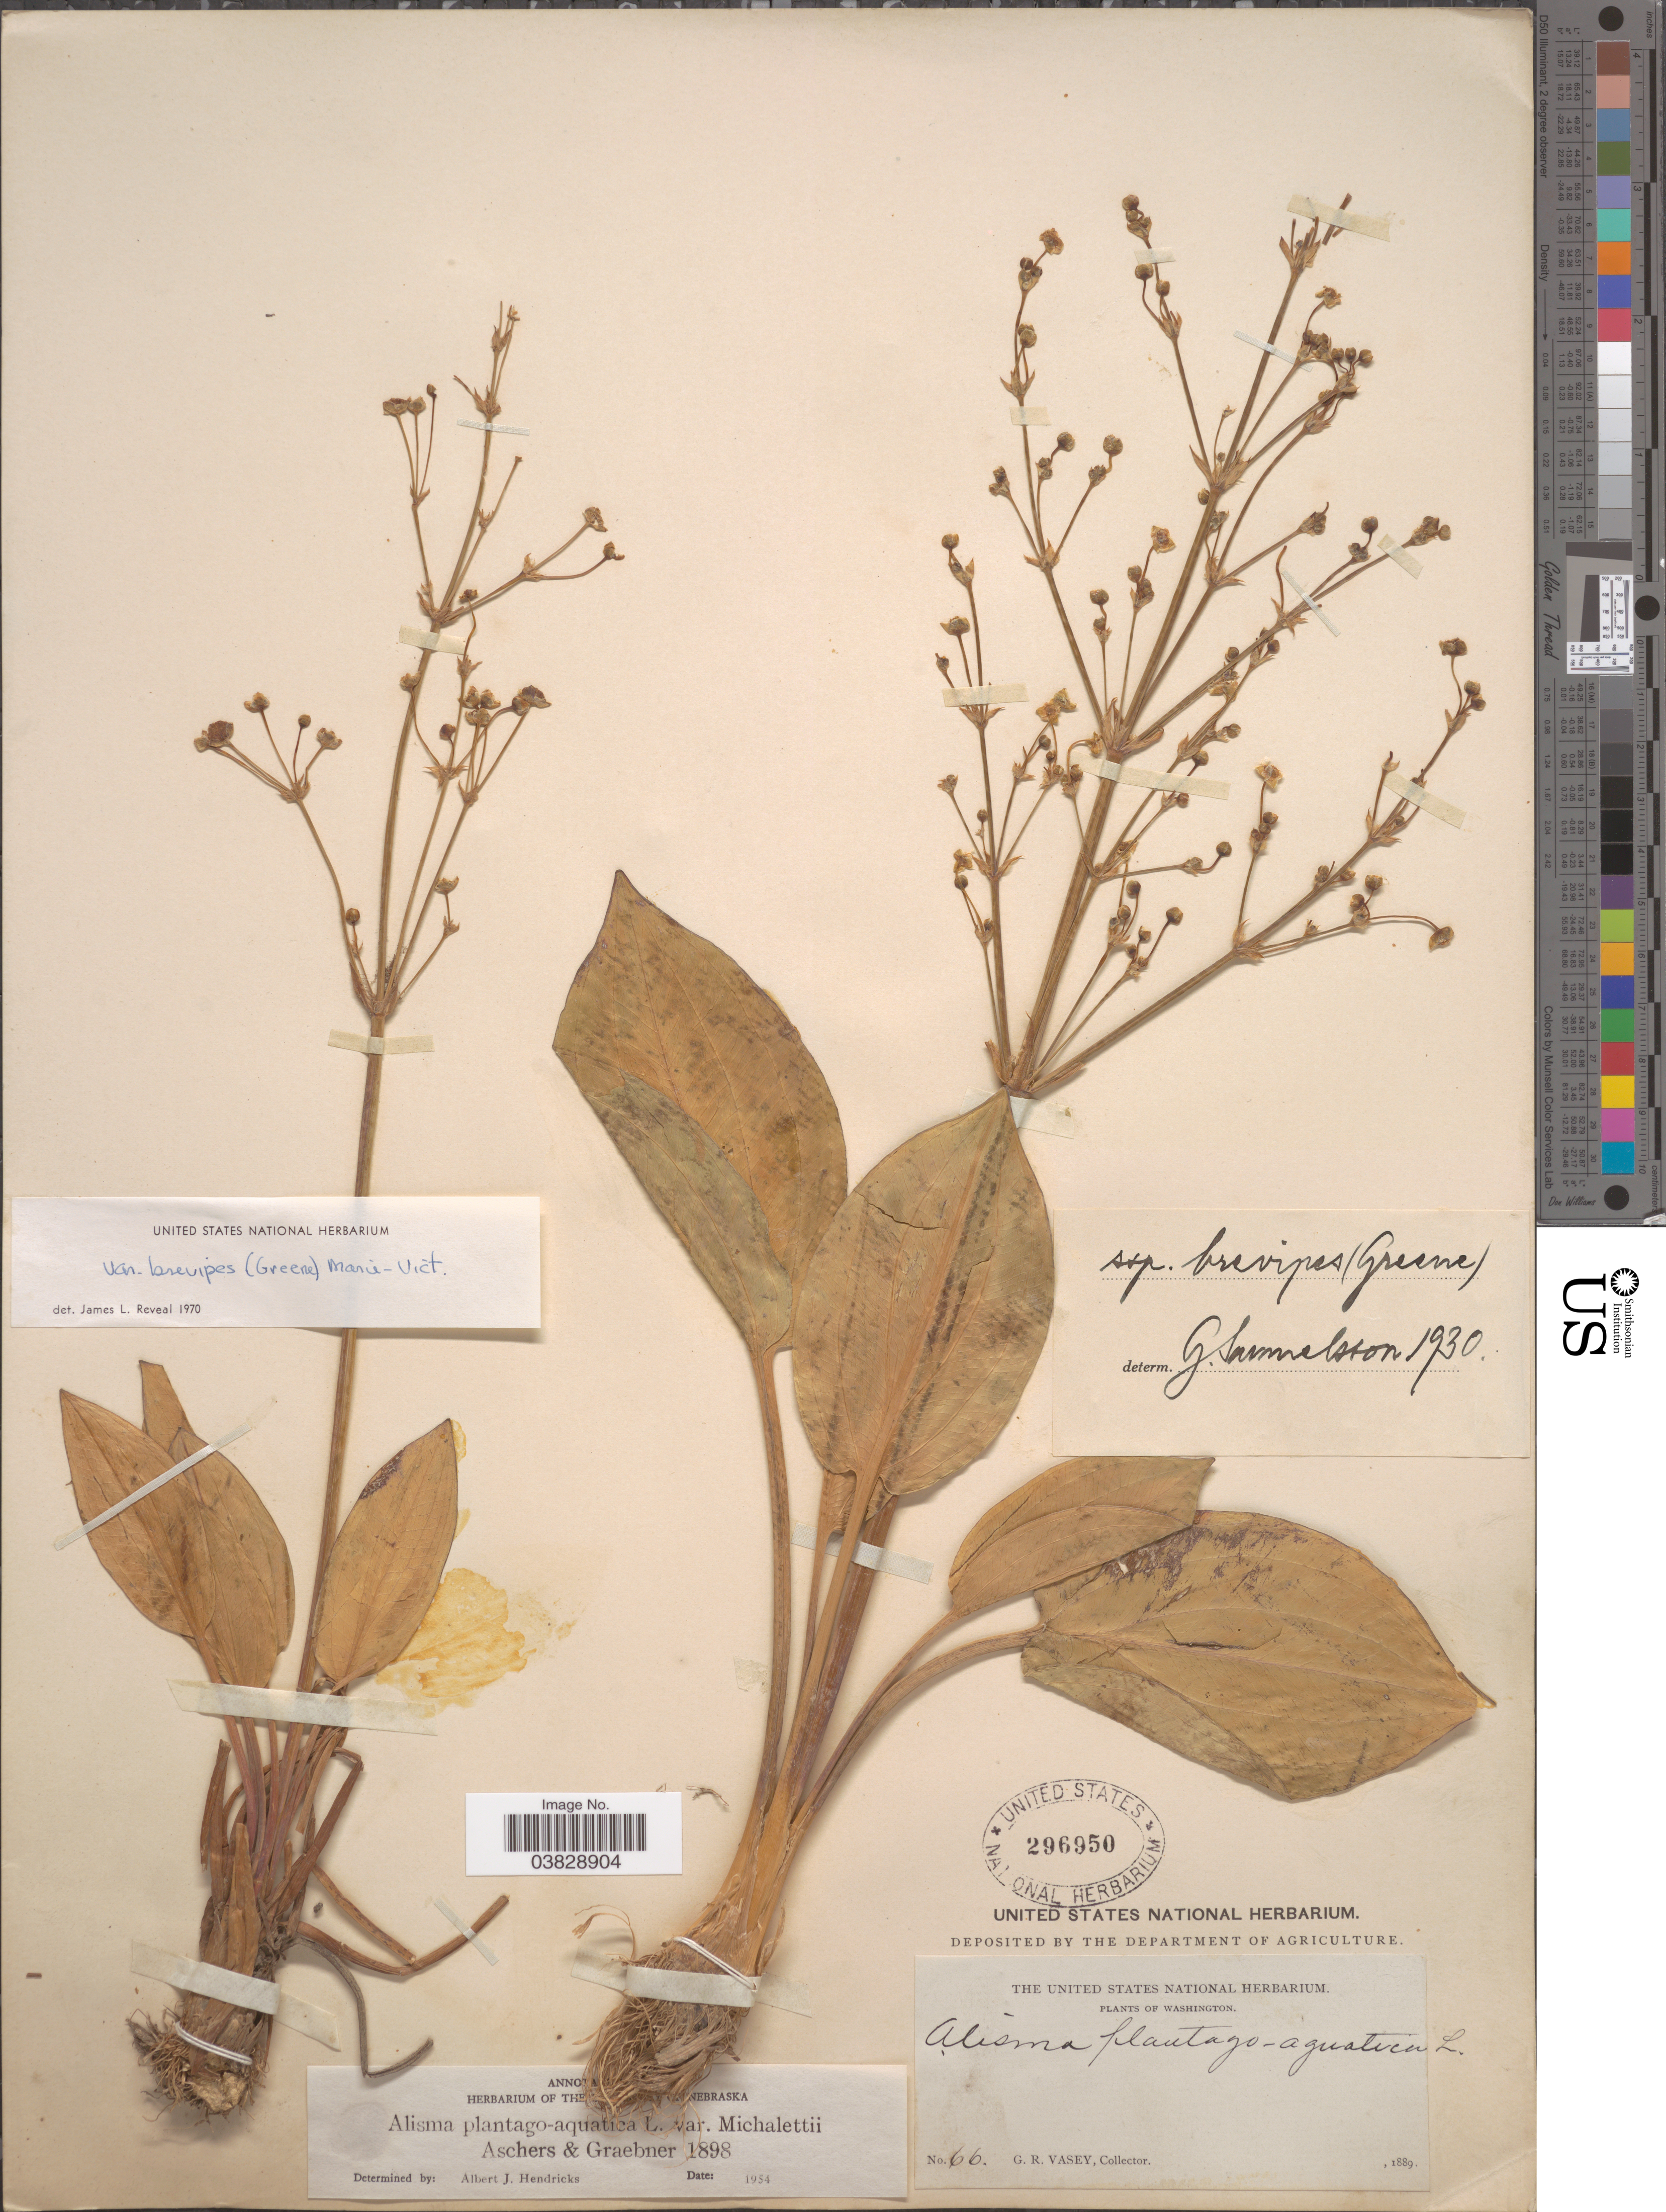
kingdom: Plantae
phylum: Tracheophyta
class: Liliopsida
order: Alismatales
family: Alismataceae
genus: Alisma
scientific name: Alisma plantago-aquatica var. brevipes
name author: (Greene) Vict.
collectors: G. R. Vasey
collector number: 66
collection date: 1889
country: United States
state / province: Washington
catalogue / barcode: US 296950